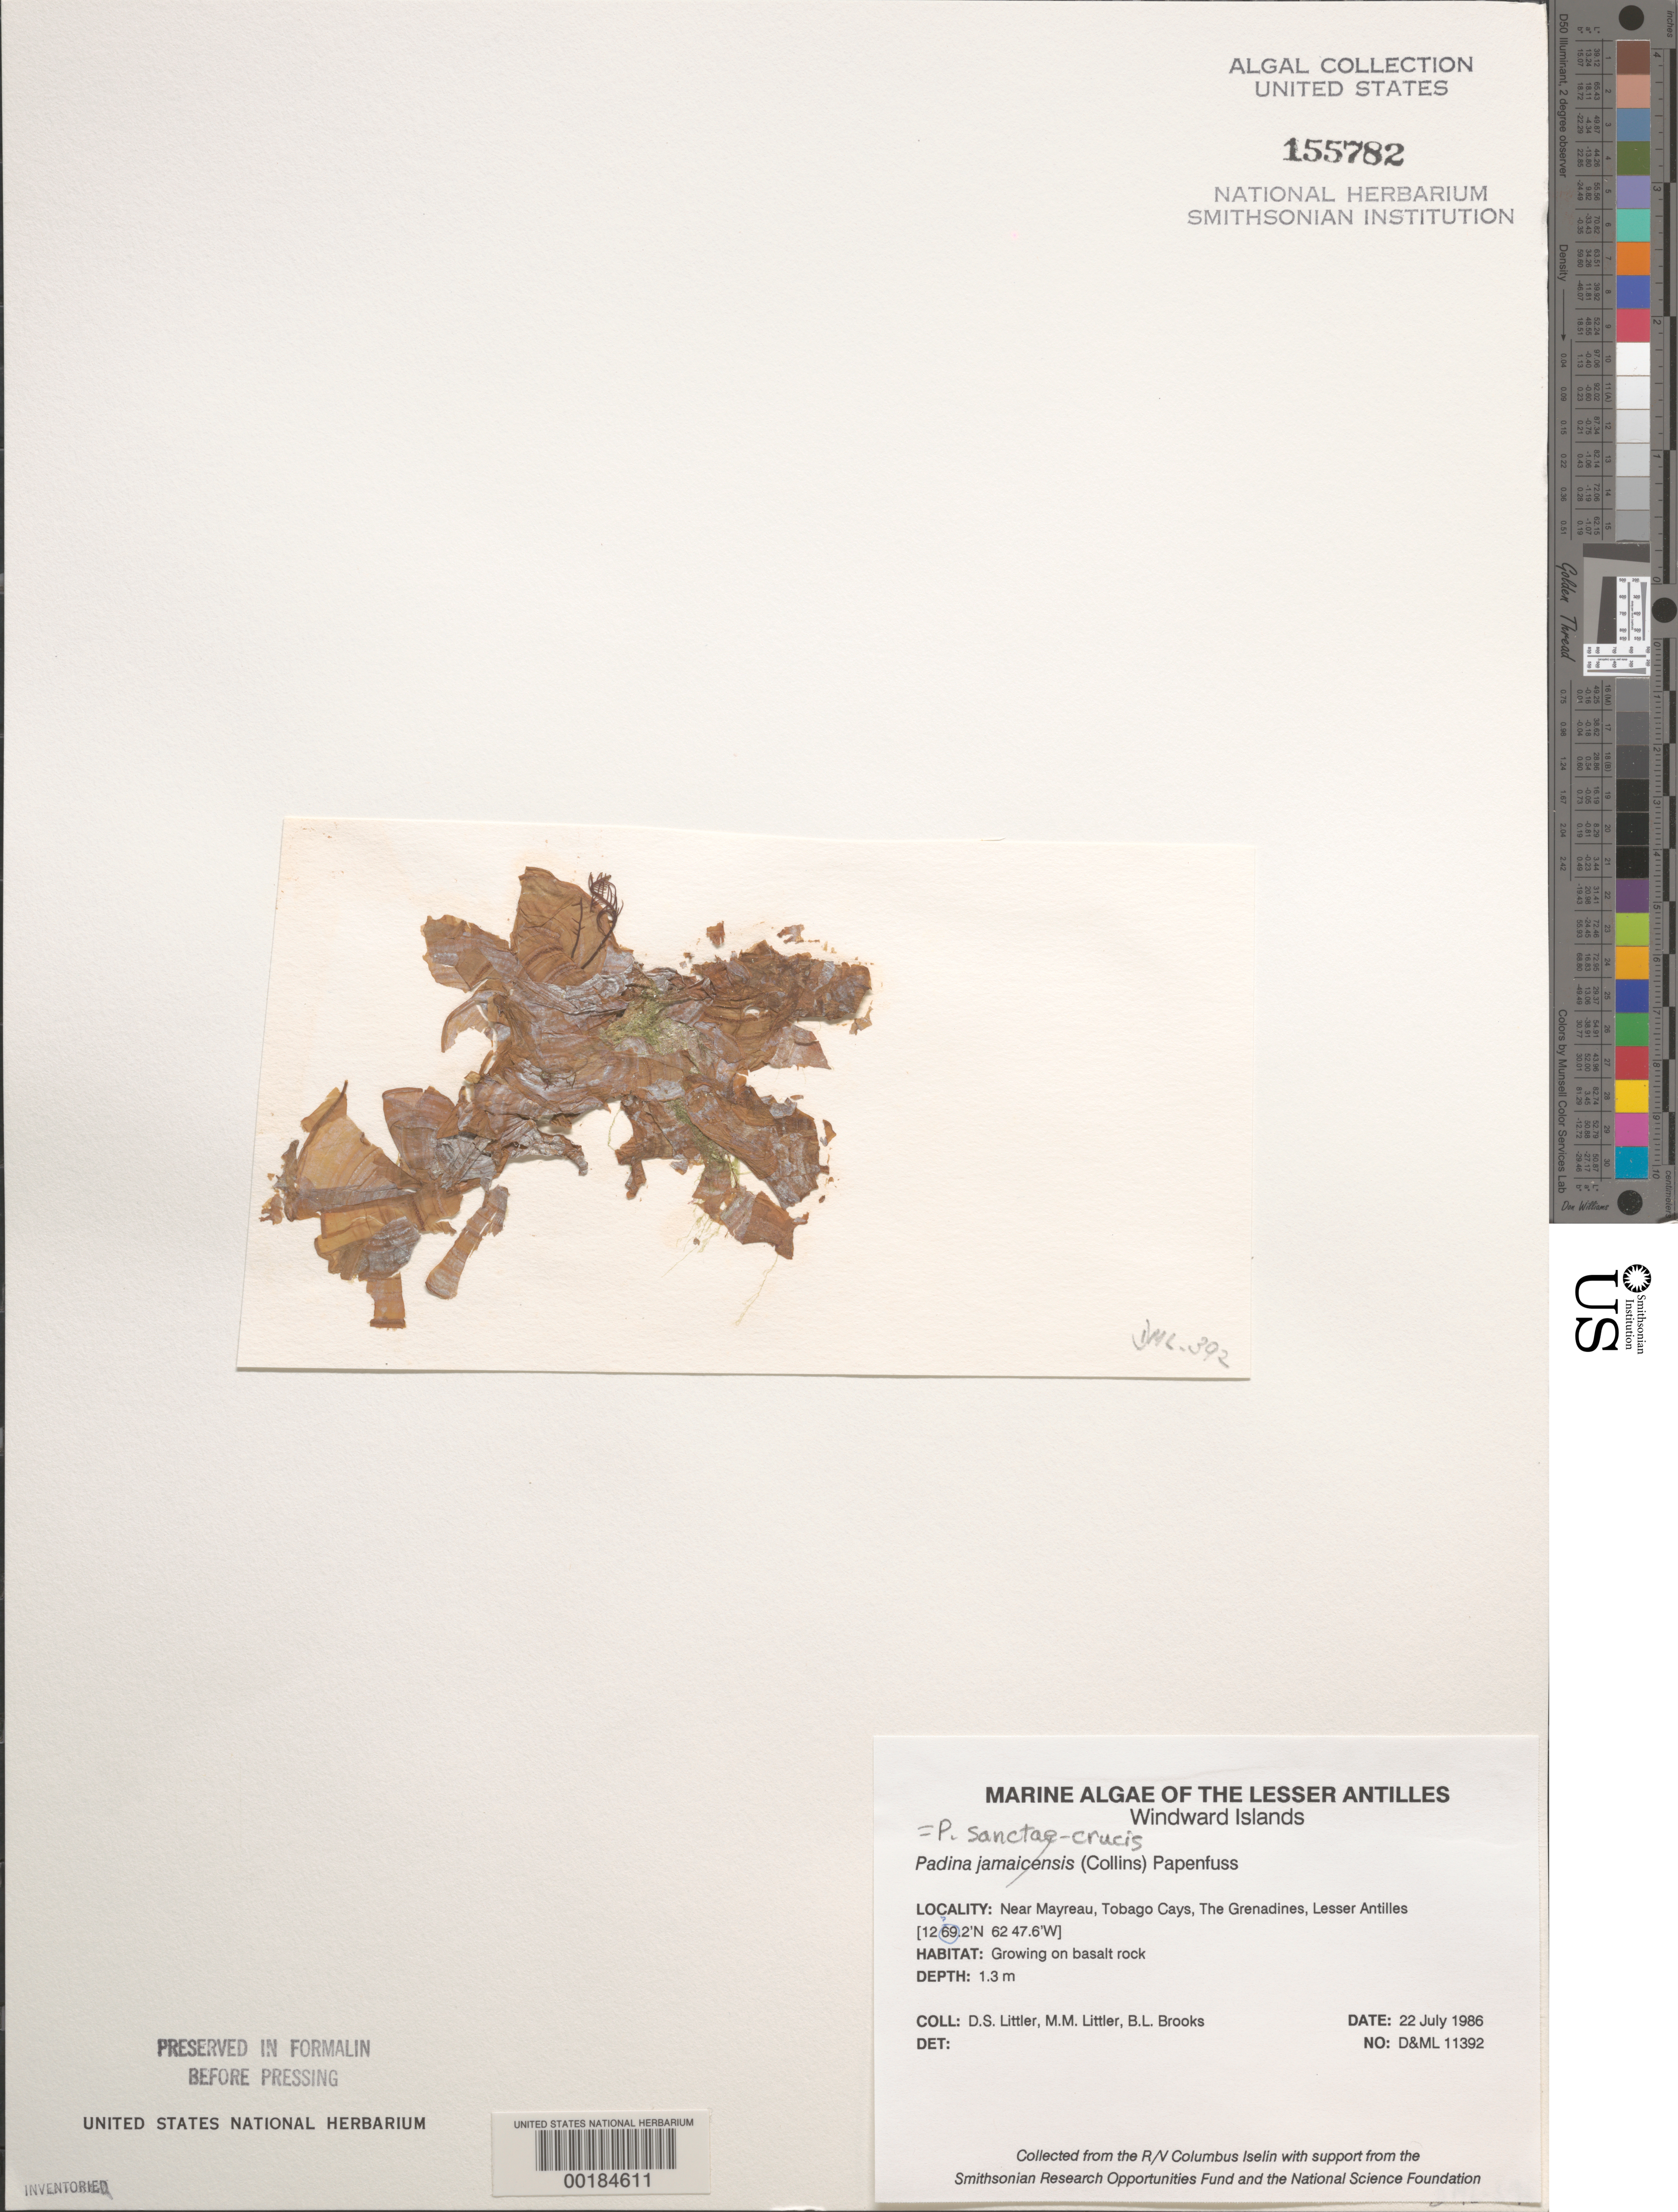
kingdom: Chromista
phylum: Ochrophyta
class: Phaeophyceae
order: Dictyotales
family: Dictyotaceae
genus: Padina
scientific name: Padina sanctae-crucis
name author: Børgesen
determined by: Littler, D. S.; Littler, M. M.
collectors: D. S. Littler, M. M. Littler & B. Brooks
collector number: D&ML 11392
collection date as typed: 22 Jul 1986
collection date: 1986-07-22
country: St. Vincent - Grenadines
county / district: Grenadines Parish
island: Mayreau (Mayereau)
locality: Near Mayreau (Mayereau)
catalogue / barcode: US 155782